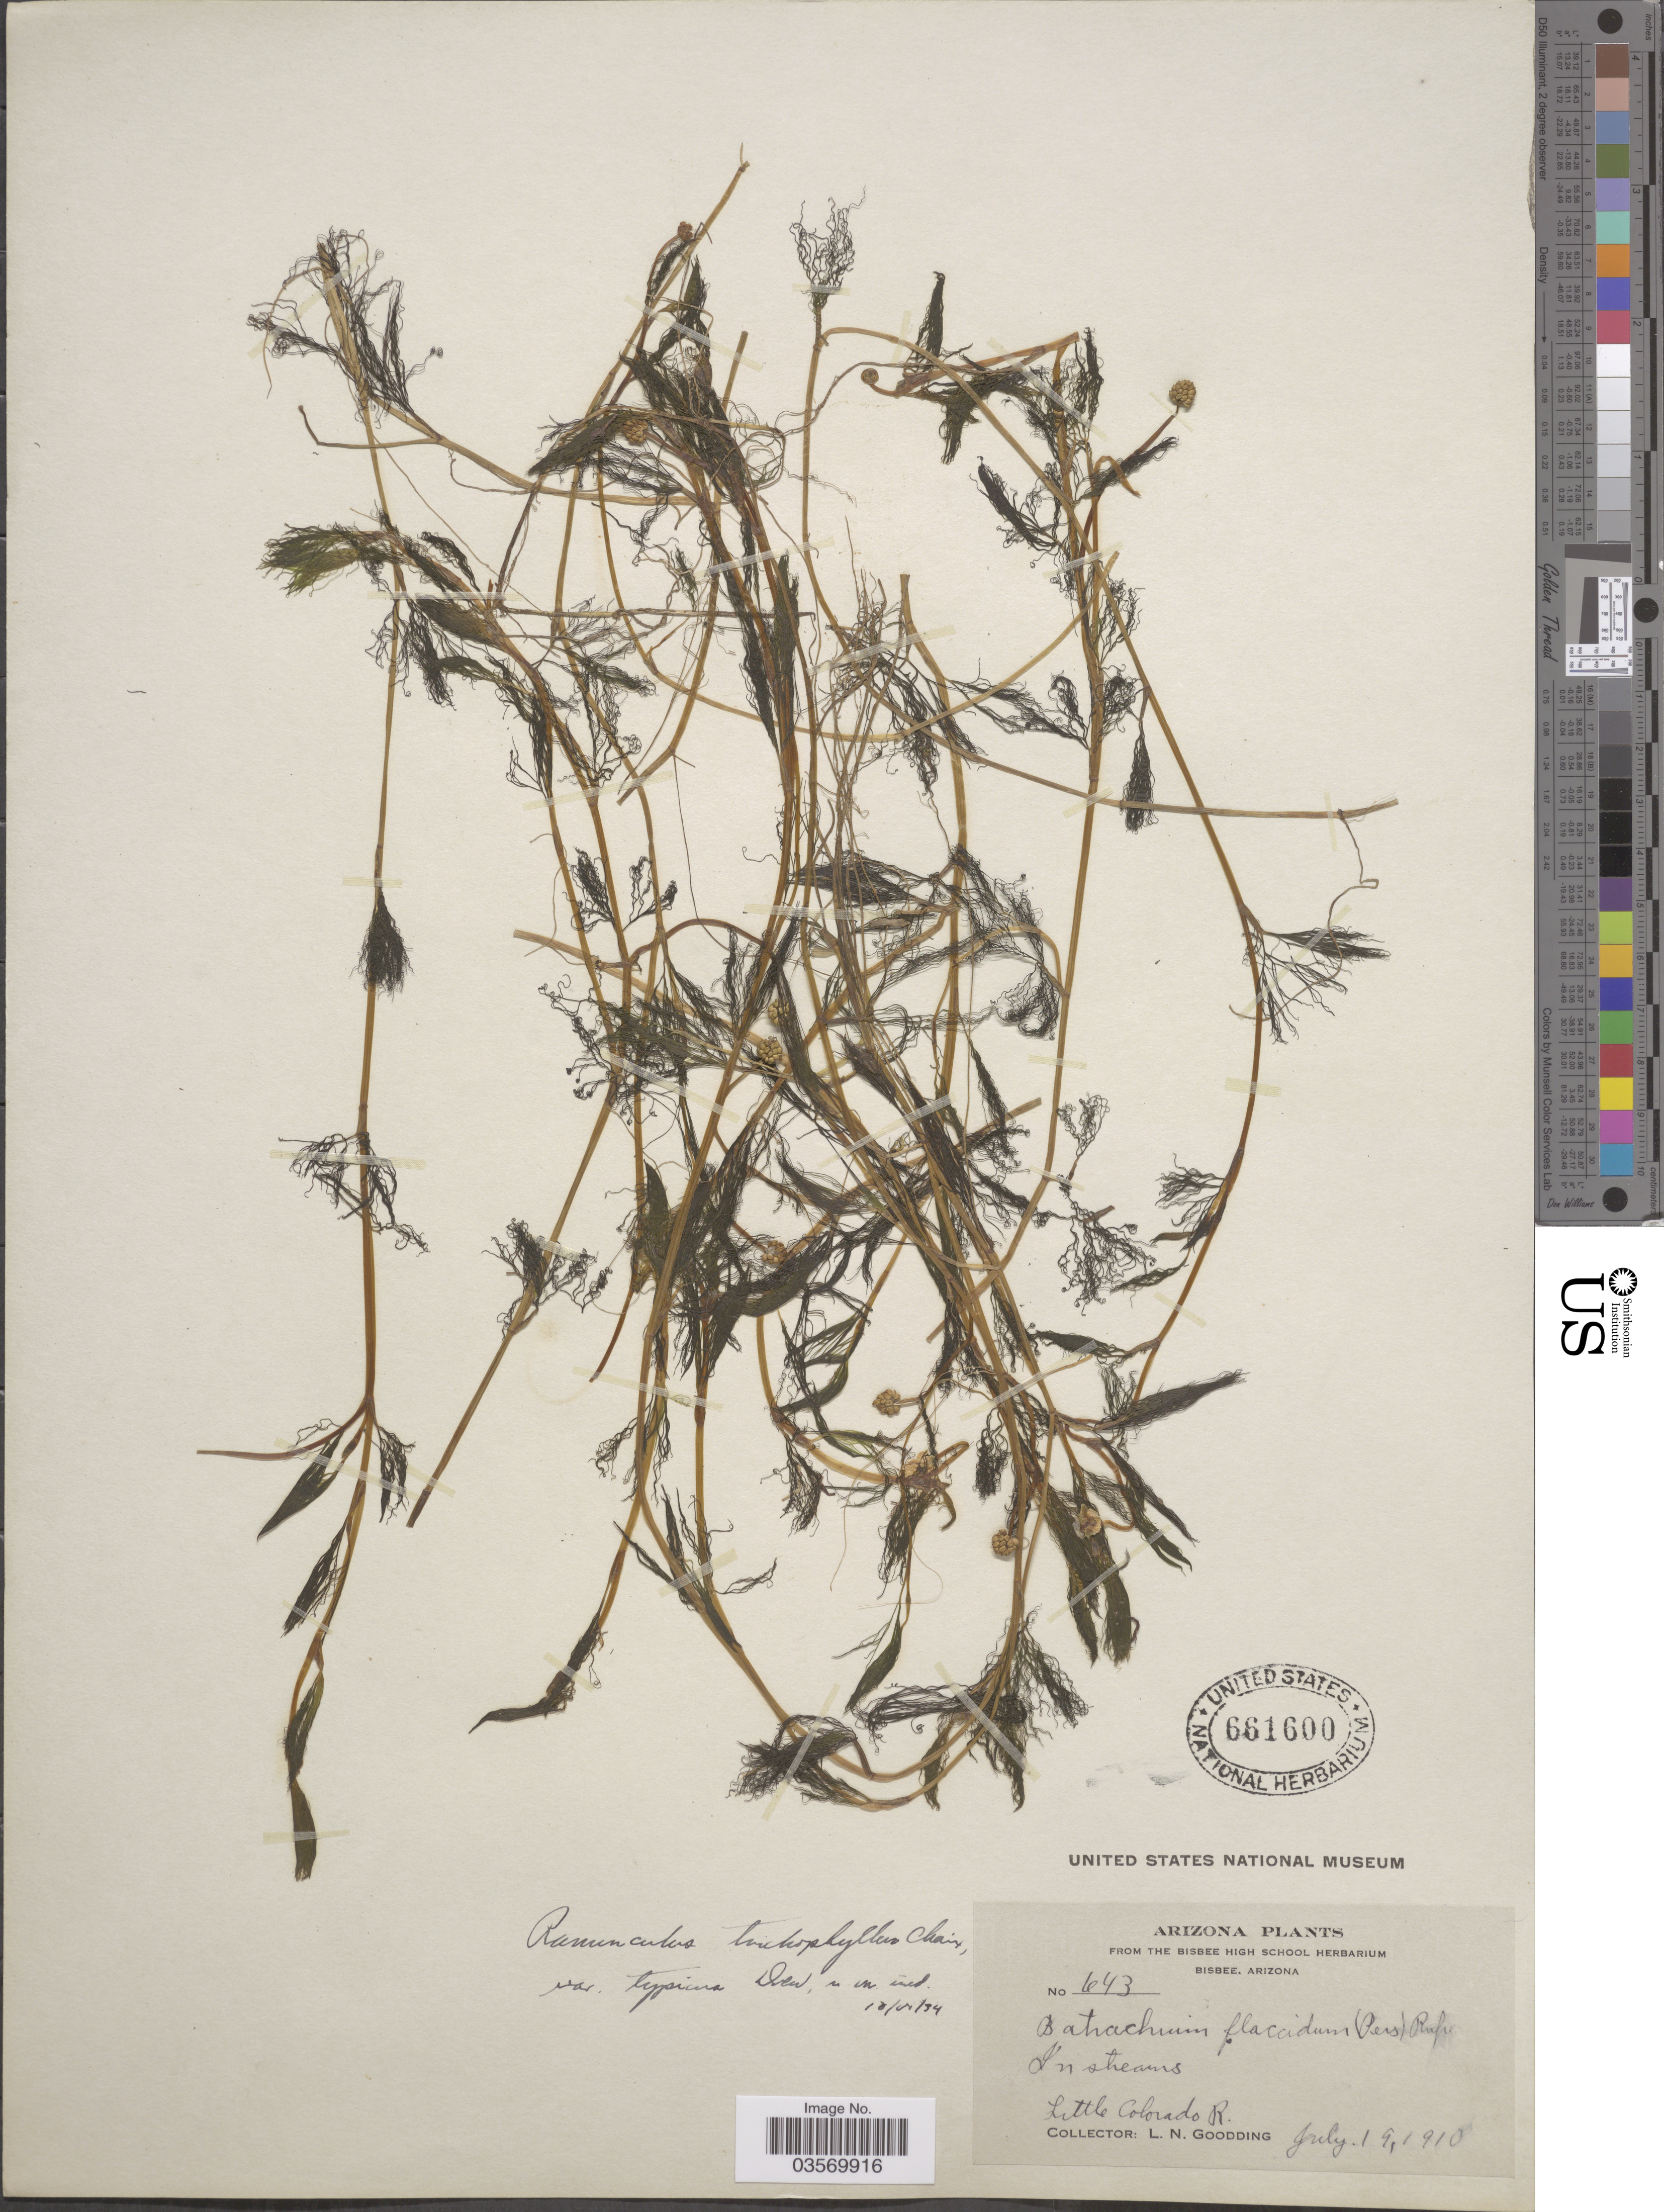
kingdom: Plantae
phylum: Tracheophyta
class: Magnoliopsida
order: Ranunculales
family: Ranunculaceae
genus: Ranunculus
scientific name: Ranunculus trichophyllus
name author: Chaix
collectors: L. N. Goodding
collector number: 643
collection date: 1910-07-19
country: United States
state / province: Arizona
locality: Little Colorado R.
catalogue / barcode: US 661600